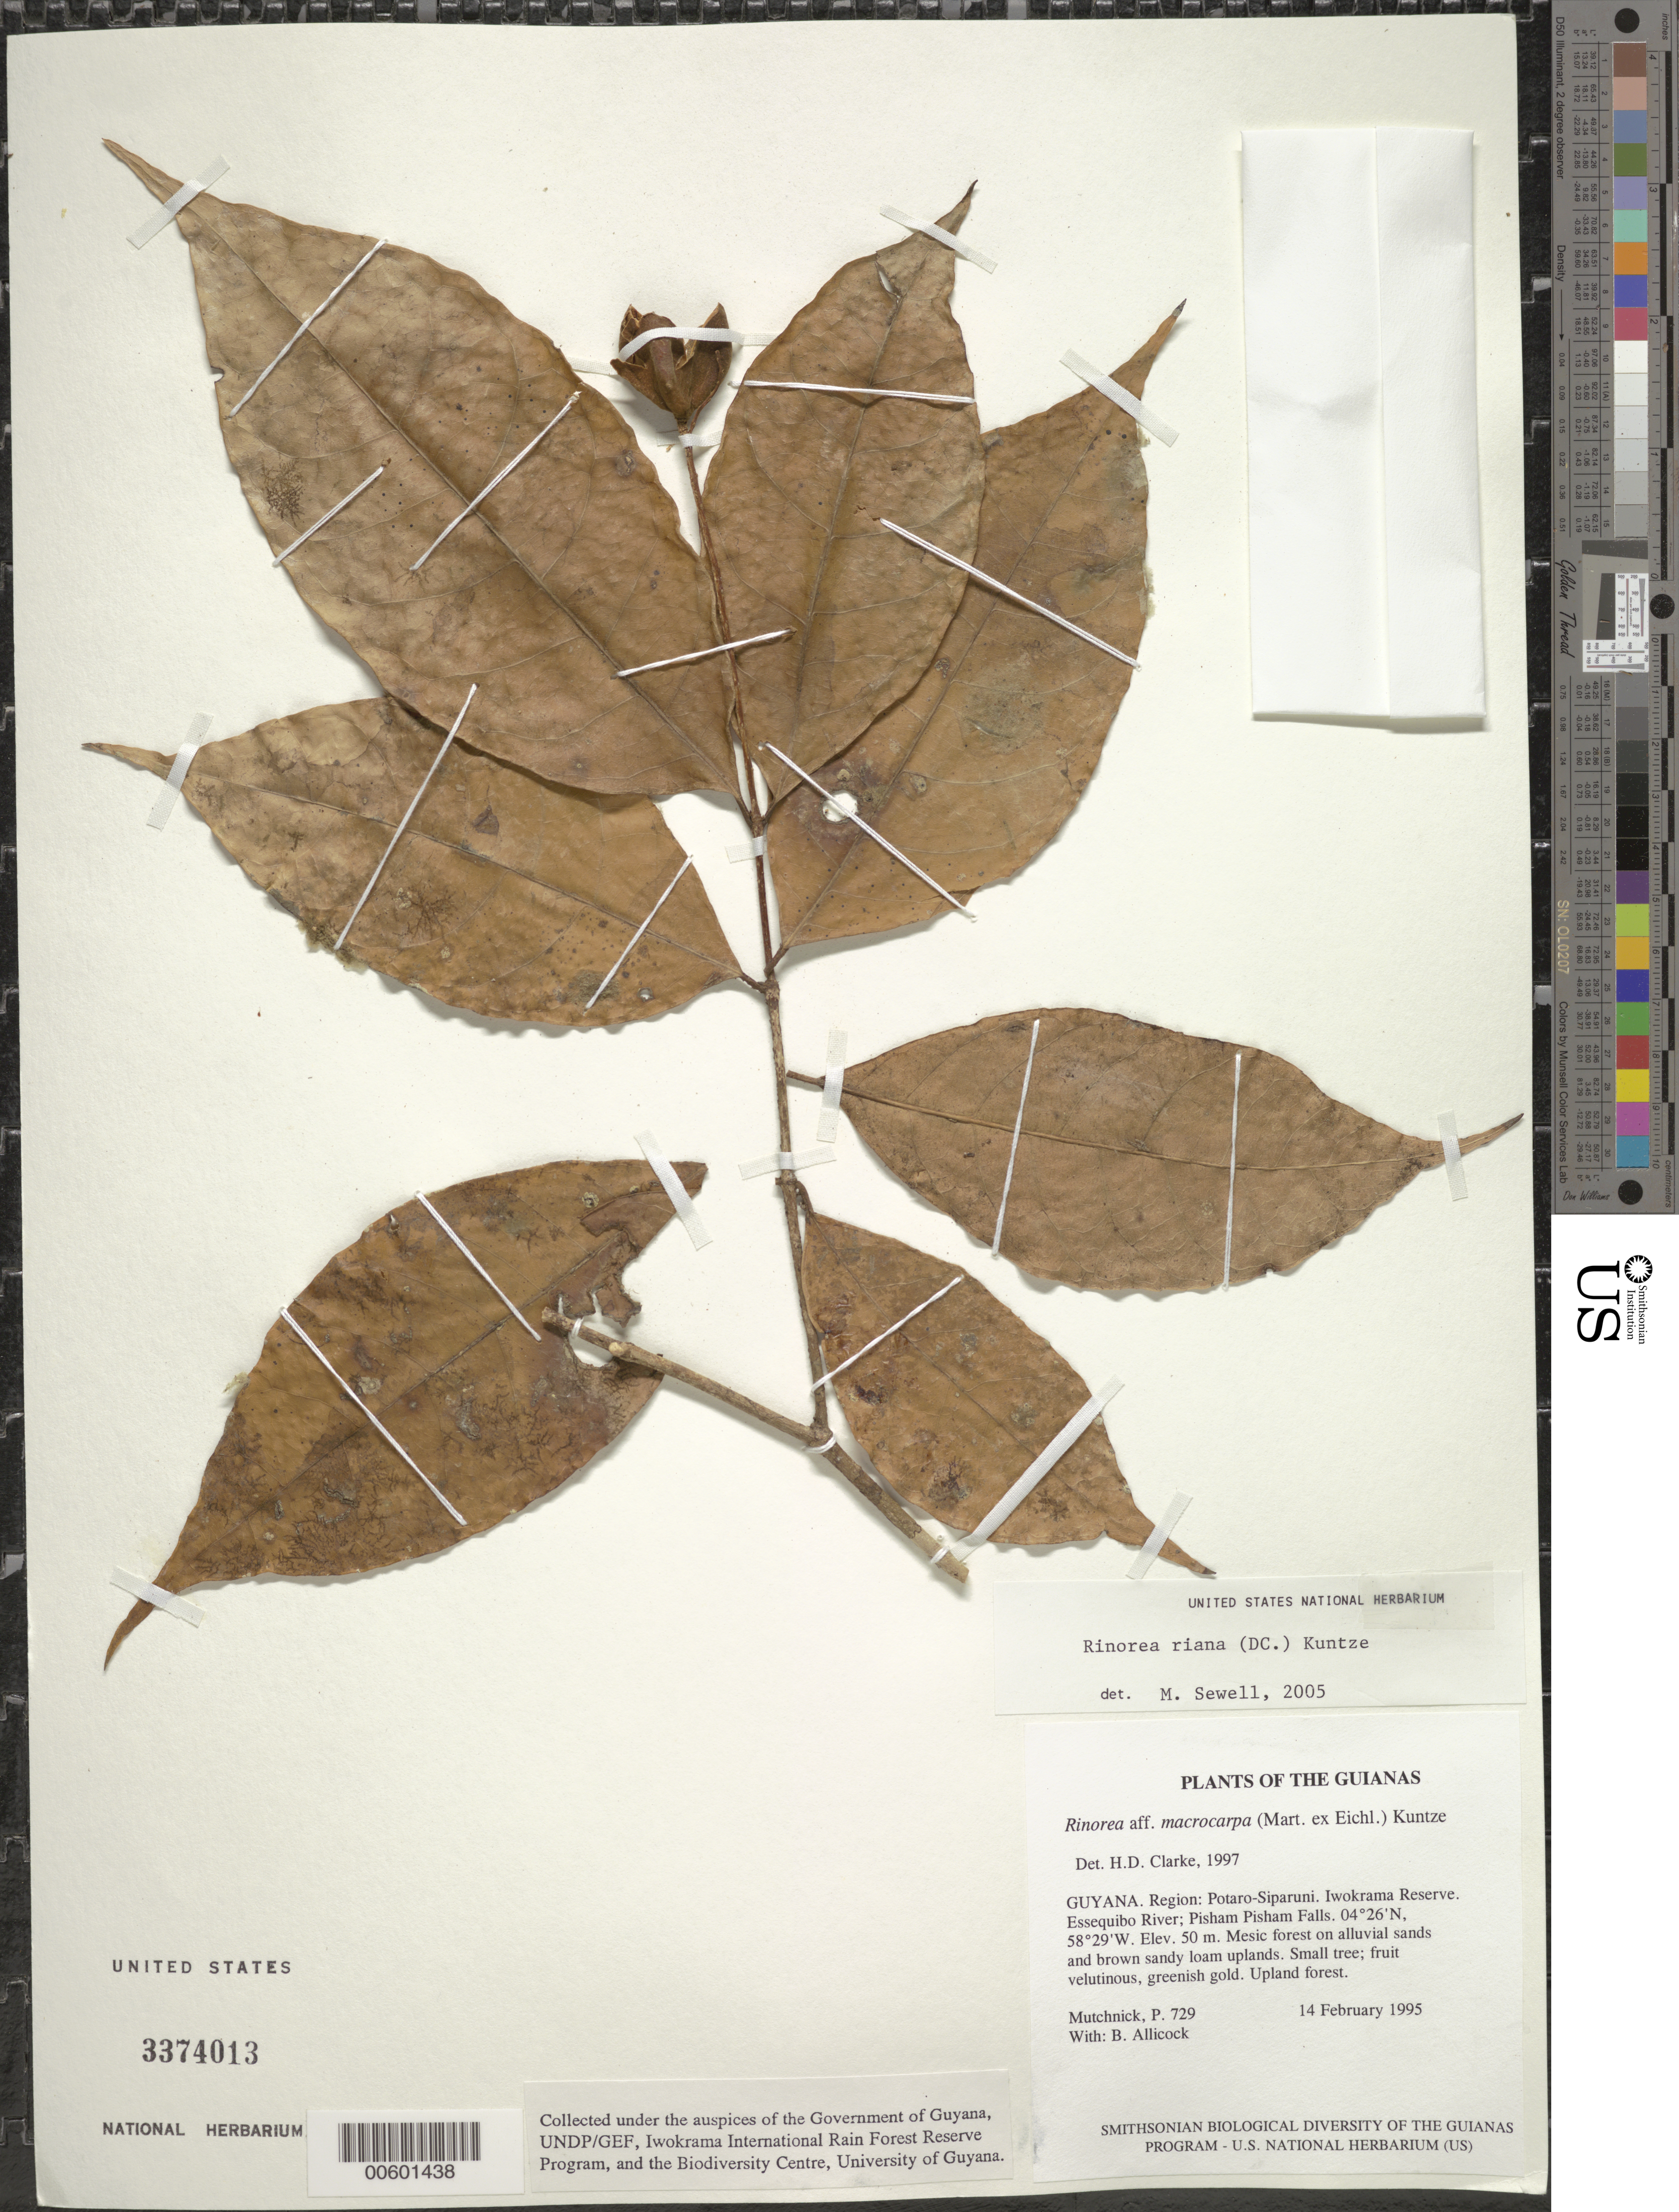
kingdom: Plantae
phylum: Tracheophyta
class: Magnoliopsida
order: Malpighiales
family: Violaceae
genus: Rinorea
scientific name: Rinorea riana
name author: Kuntze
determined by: Sewell, M.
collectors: P. Mutchnick & B. Allicock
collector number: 729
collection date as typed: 14 February 1995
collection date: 1995-02-14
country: Guyana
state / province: Potaro-Siparuni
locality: Iwokrama Reserve. Essequibo River; Pisham Pisham Falls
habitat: Mesic forest on alluvial sands and brown sandy loam uplands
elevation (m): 50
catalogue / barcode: US 3374013